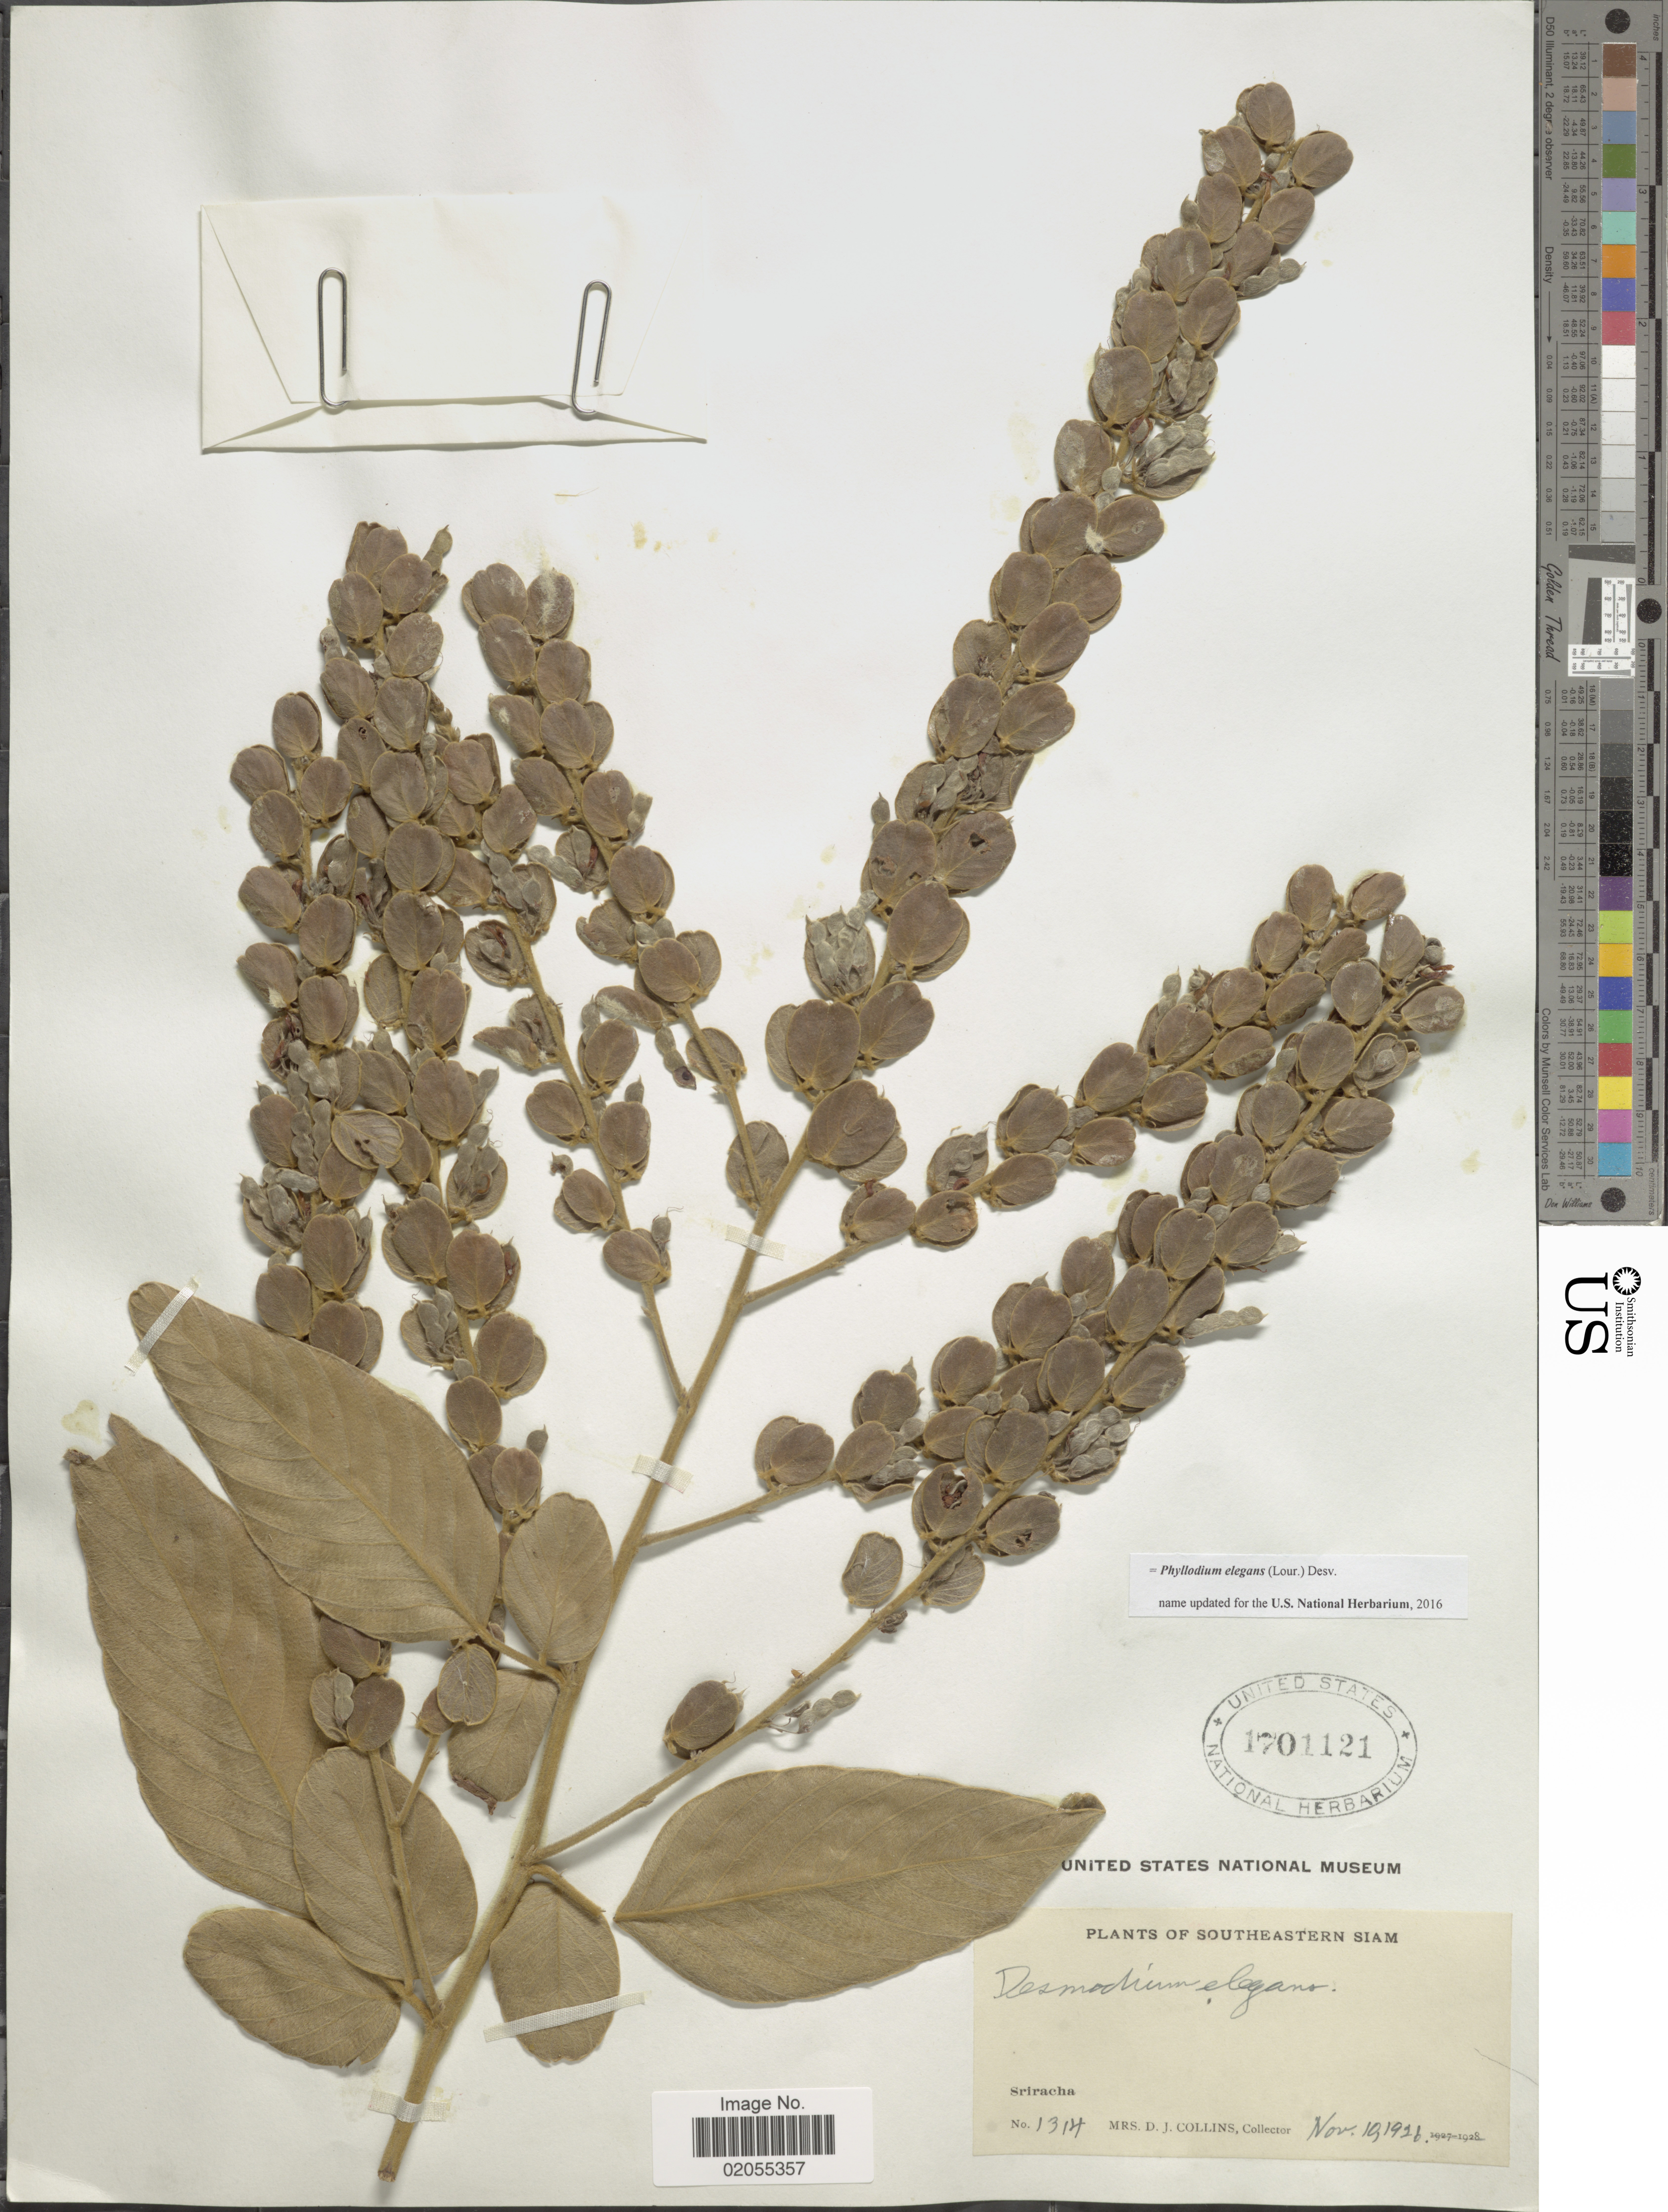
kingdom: Plantae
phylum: Tracheophyta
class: Magnoliopsida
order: Fabales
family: Fabaceae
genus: Phyllodium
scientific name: Phyllodium elegans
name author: (Lour.) Desv.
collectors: Mrs. D. J. Collins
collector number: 1314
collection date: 1926-11-10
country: Thailand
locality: Southeastern Siam, Sriracha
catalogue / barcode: US 1701121